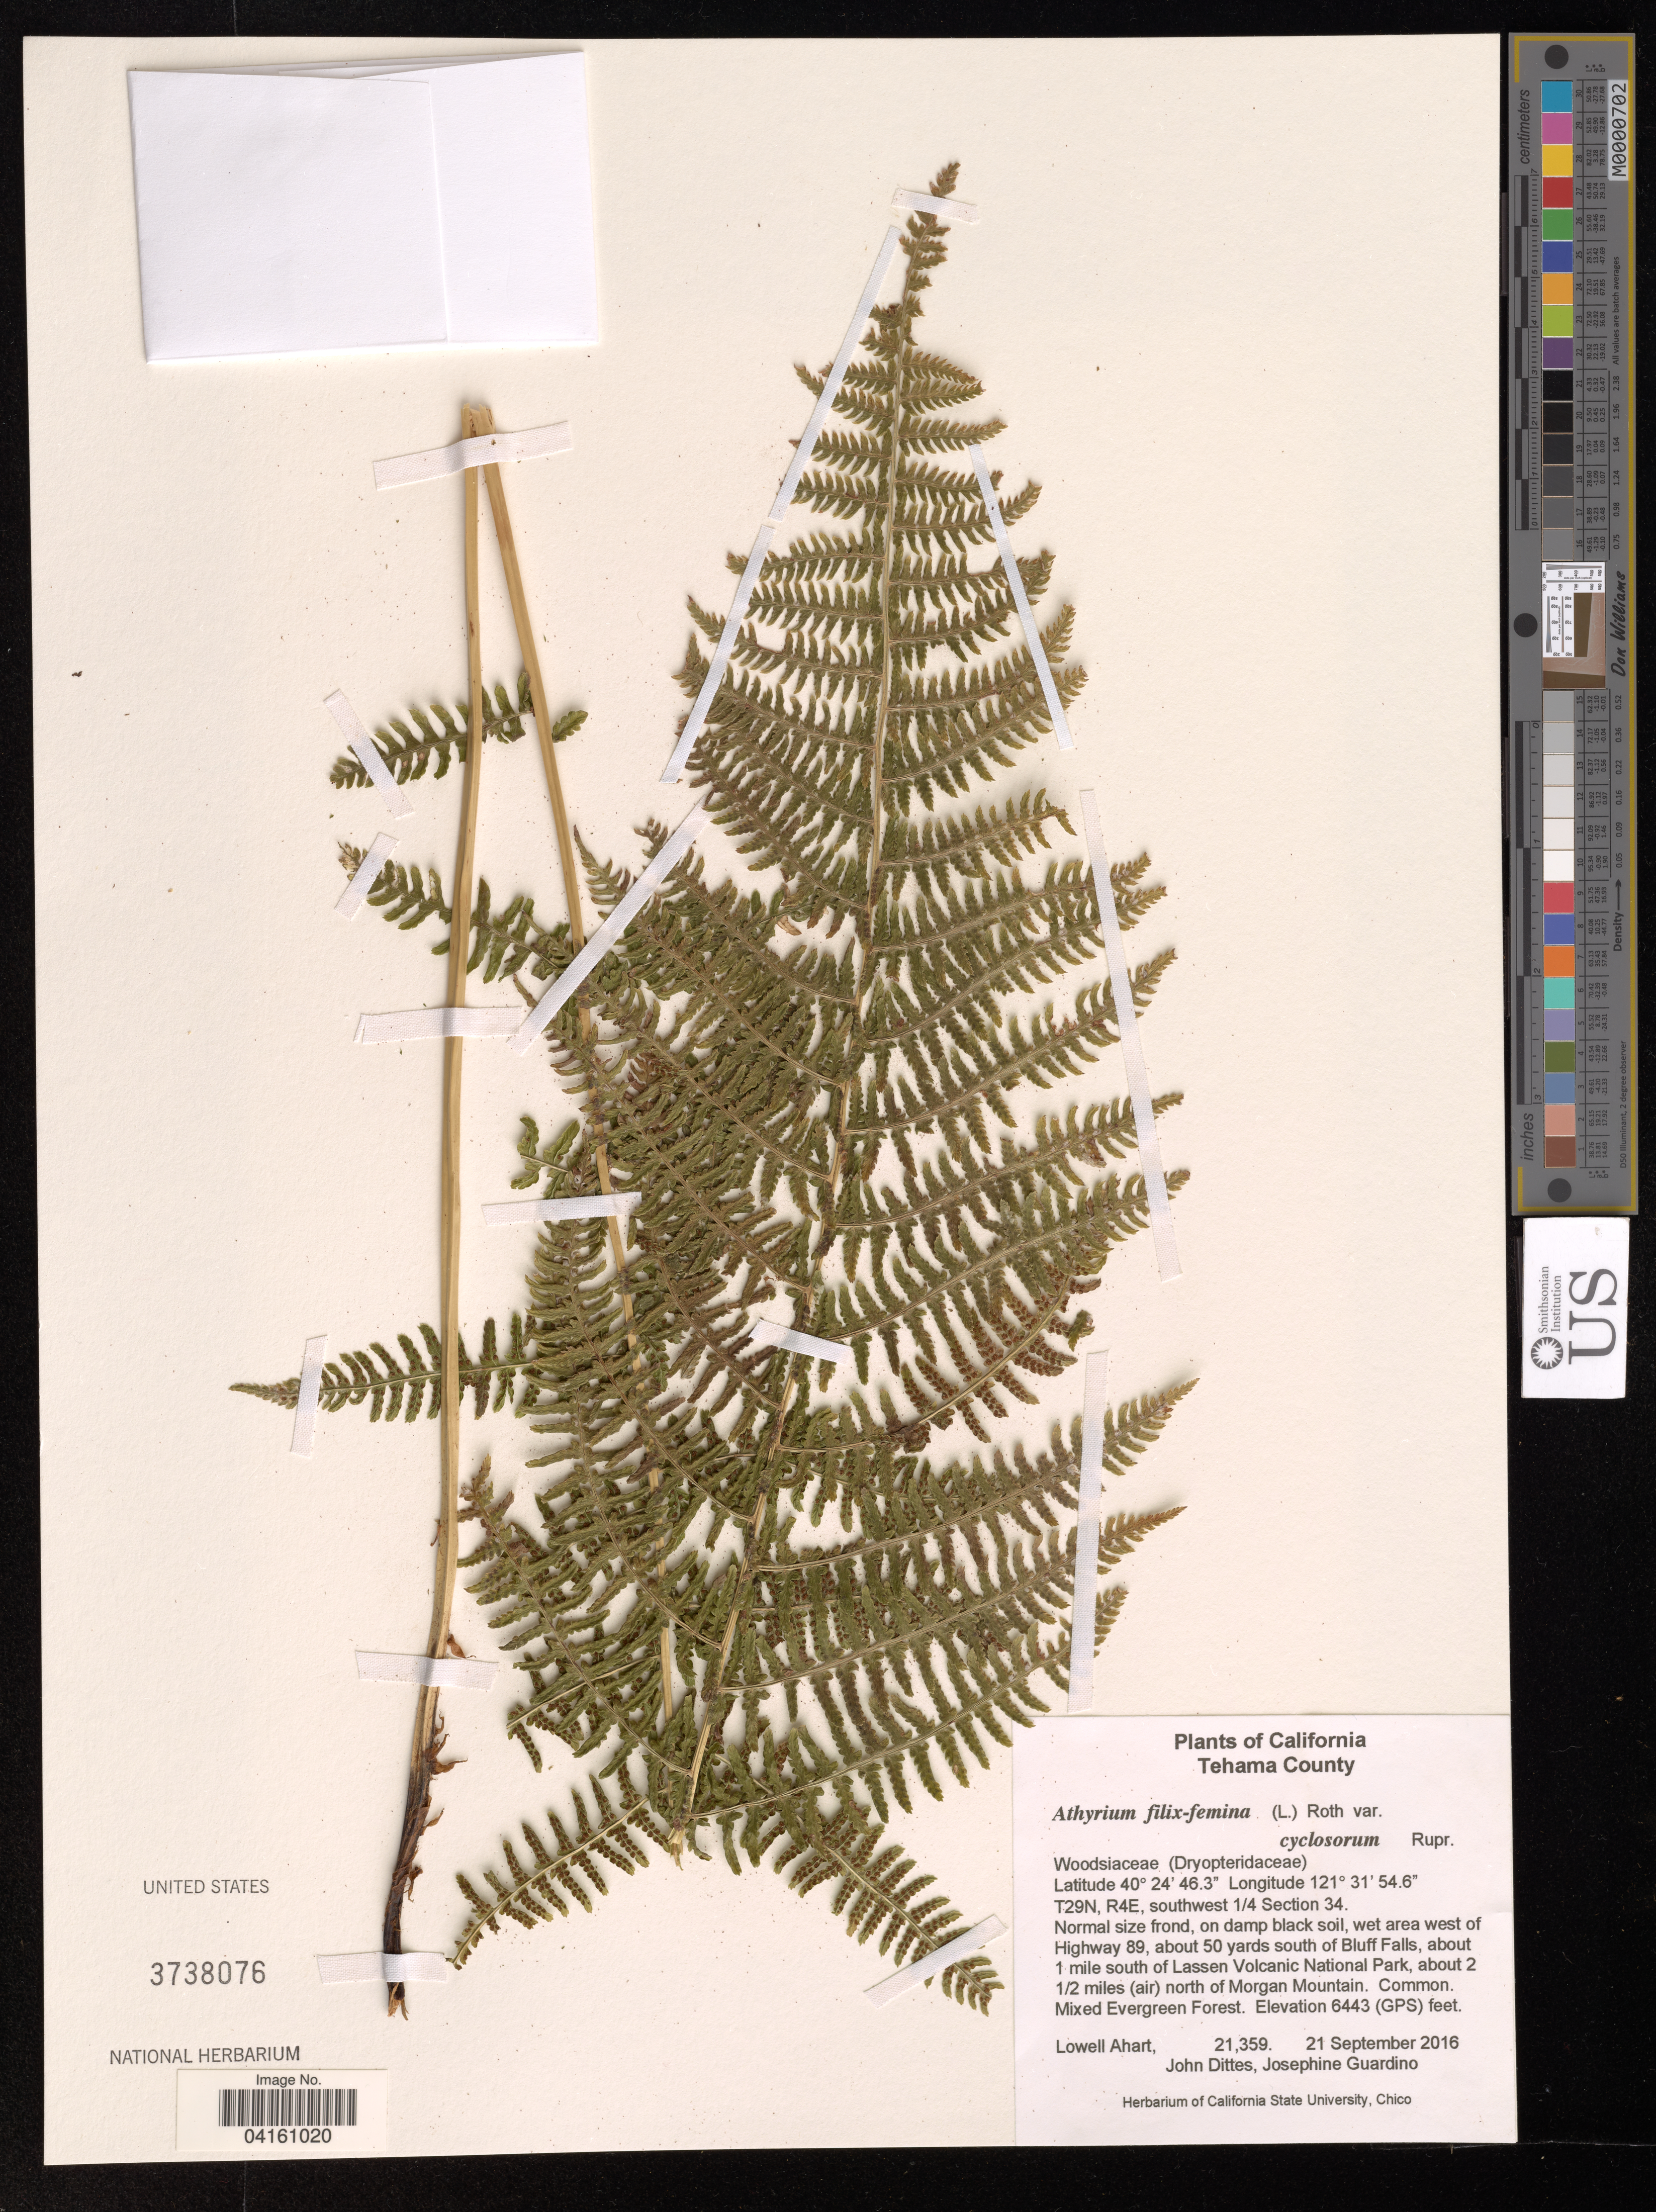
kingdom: Plantae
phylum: Tracheophyta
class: Polypodiopsida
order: Polypodiales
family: Athyriaceae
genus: Athyrium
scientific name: Athyrium filix-femina var. cyclosorum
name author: Rupr.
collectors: L. Ahart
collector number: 21,359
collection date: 2016-09-21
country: United States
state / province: California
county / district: Tehama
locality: Tehama County. T29N, R4E, southwest 1/4 Section 34. Wet area west of Highway 89, about 50 yards south of Bluff Falls, about 1 mile south of Lassen Volcanic National Park, about 2 1/2 miles (air) north of Morgan Mountain.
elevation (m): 1964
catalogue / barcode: US 3738076